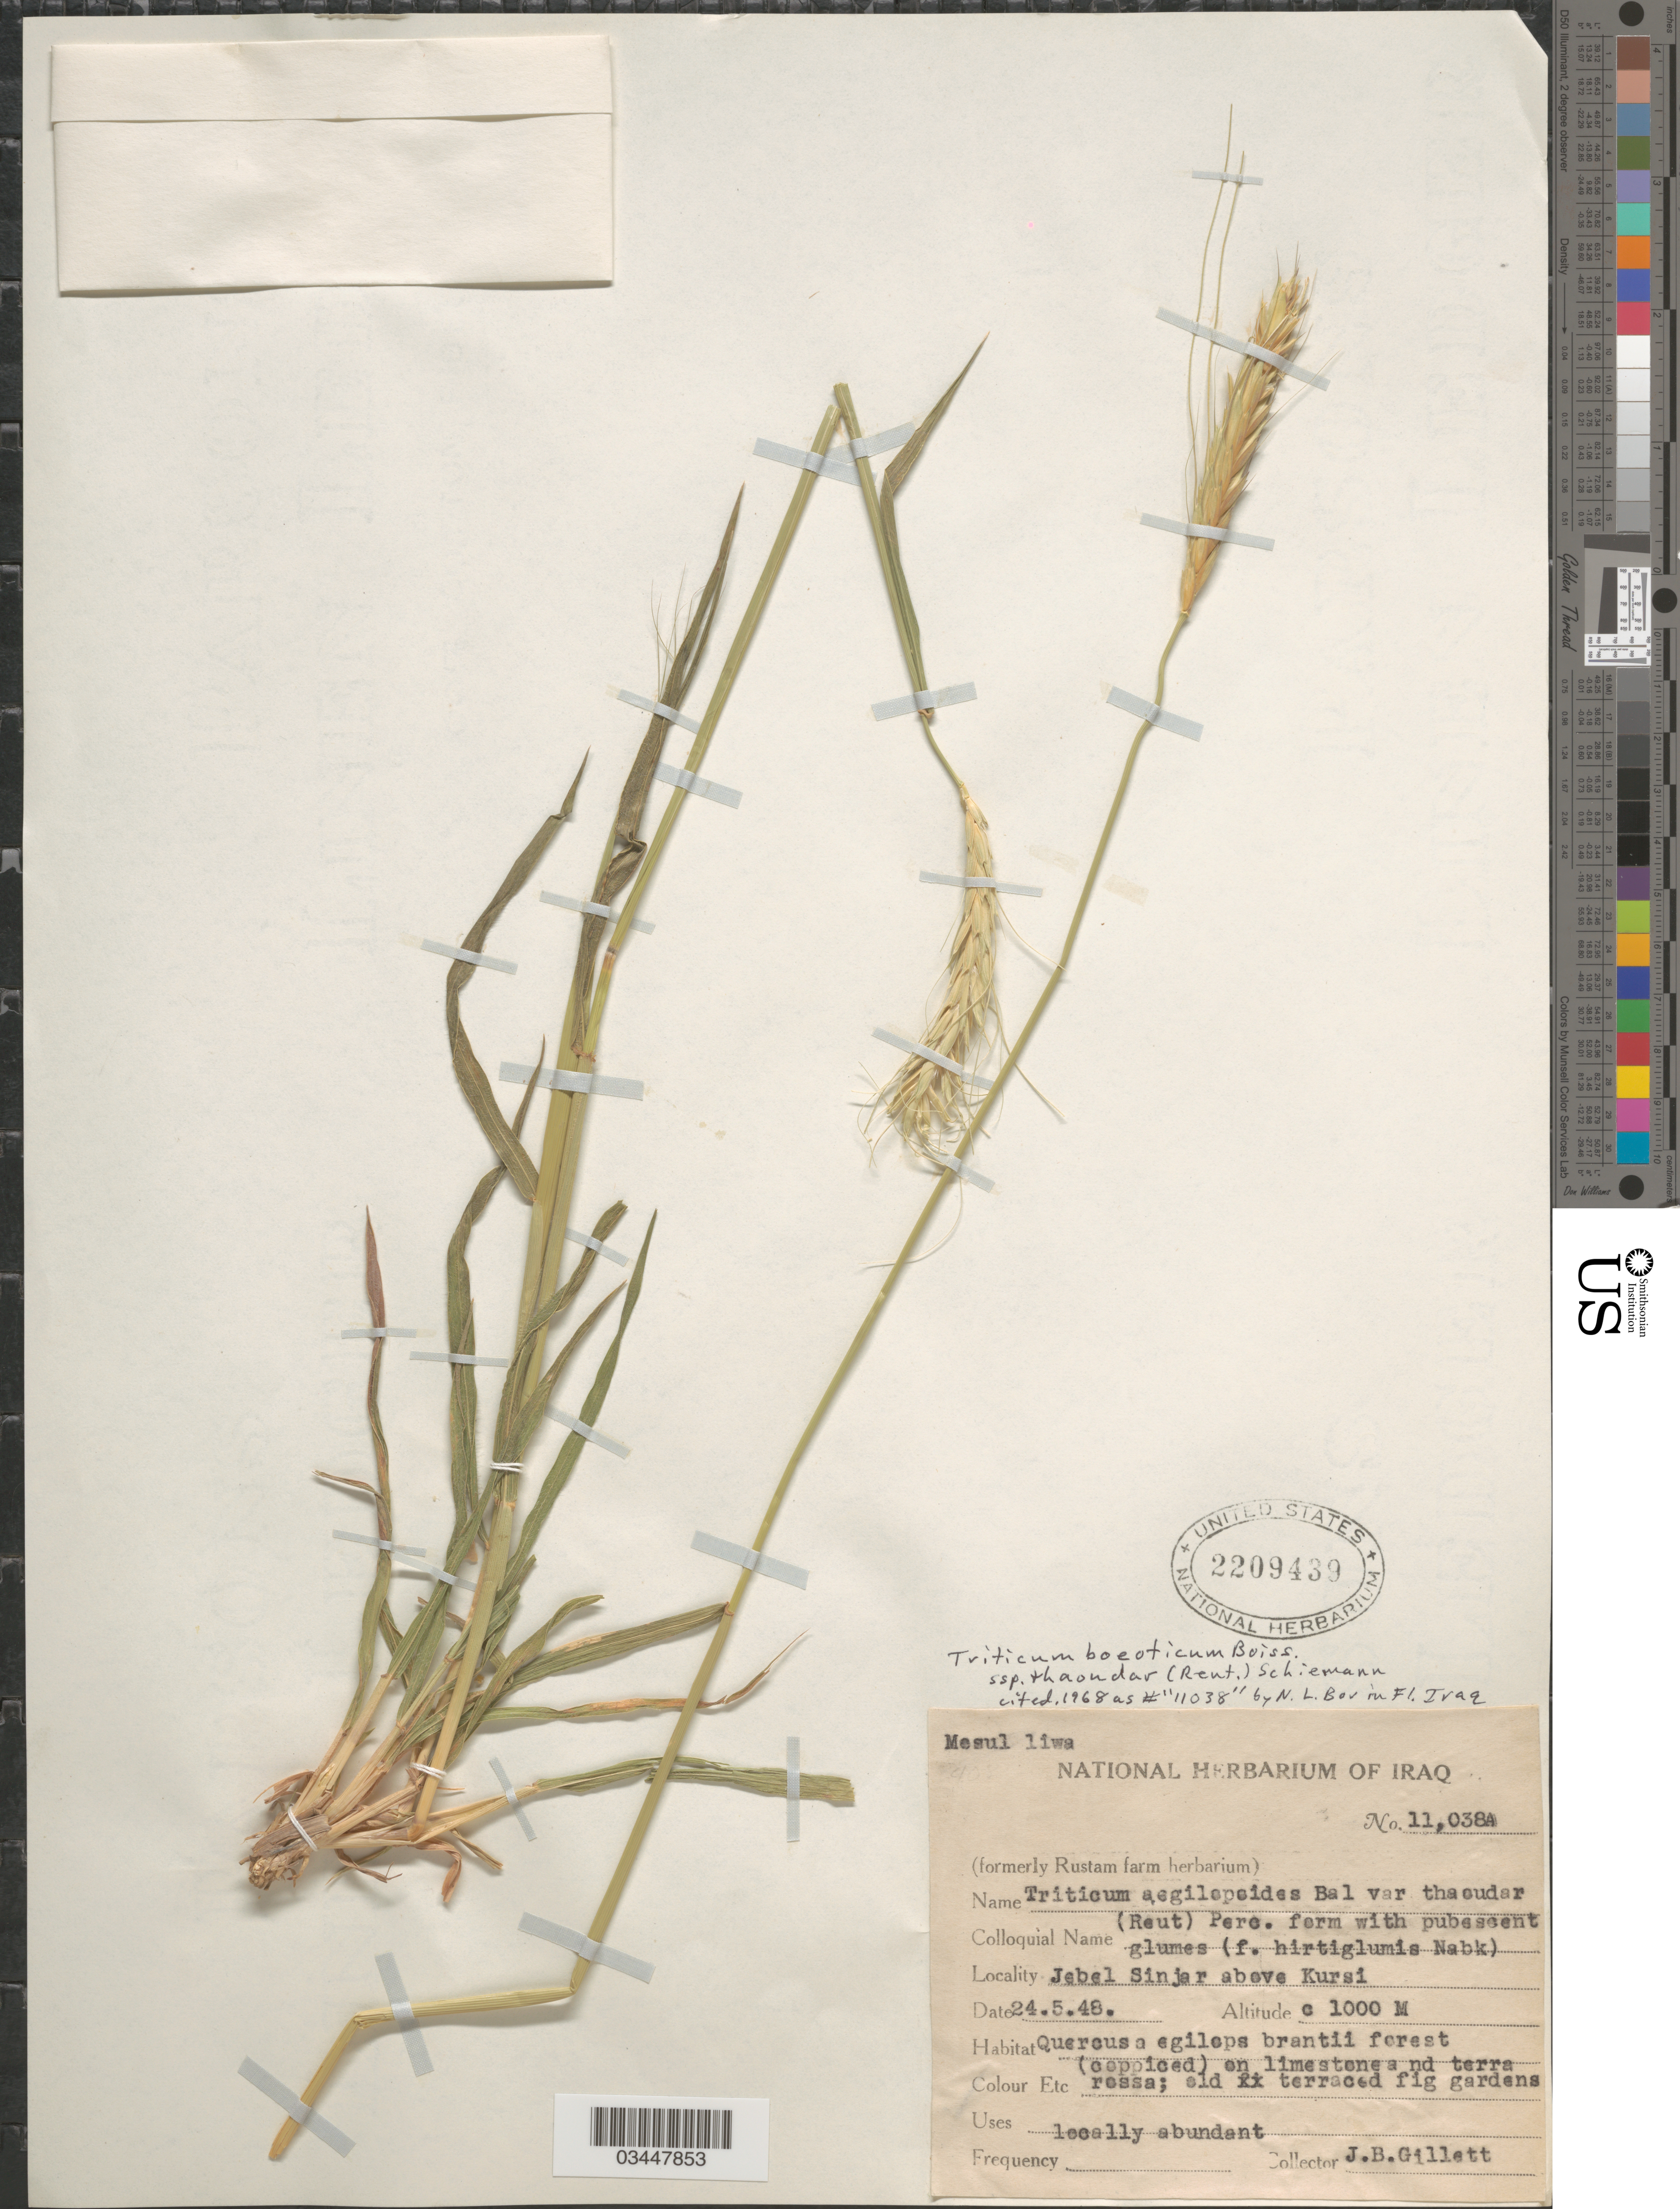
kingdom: Plantae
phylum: Tracheophyta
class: Liliopsida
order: Poales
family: Poaceae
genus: Triticum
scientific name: Triticum boeoticum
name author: Boiss.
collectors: J. B. Gillett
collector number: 11038A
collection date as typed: Transcribed d/m/y: 24/5/48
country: Iraq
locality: Mesul liwa. Jebel Sinjar above Kursi.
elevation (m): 1000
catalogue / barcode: US 2209439